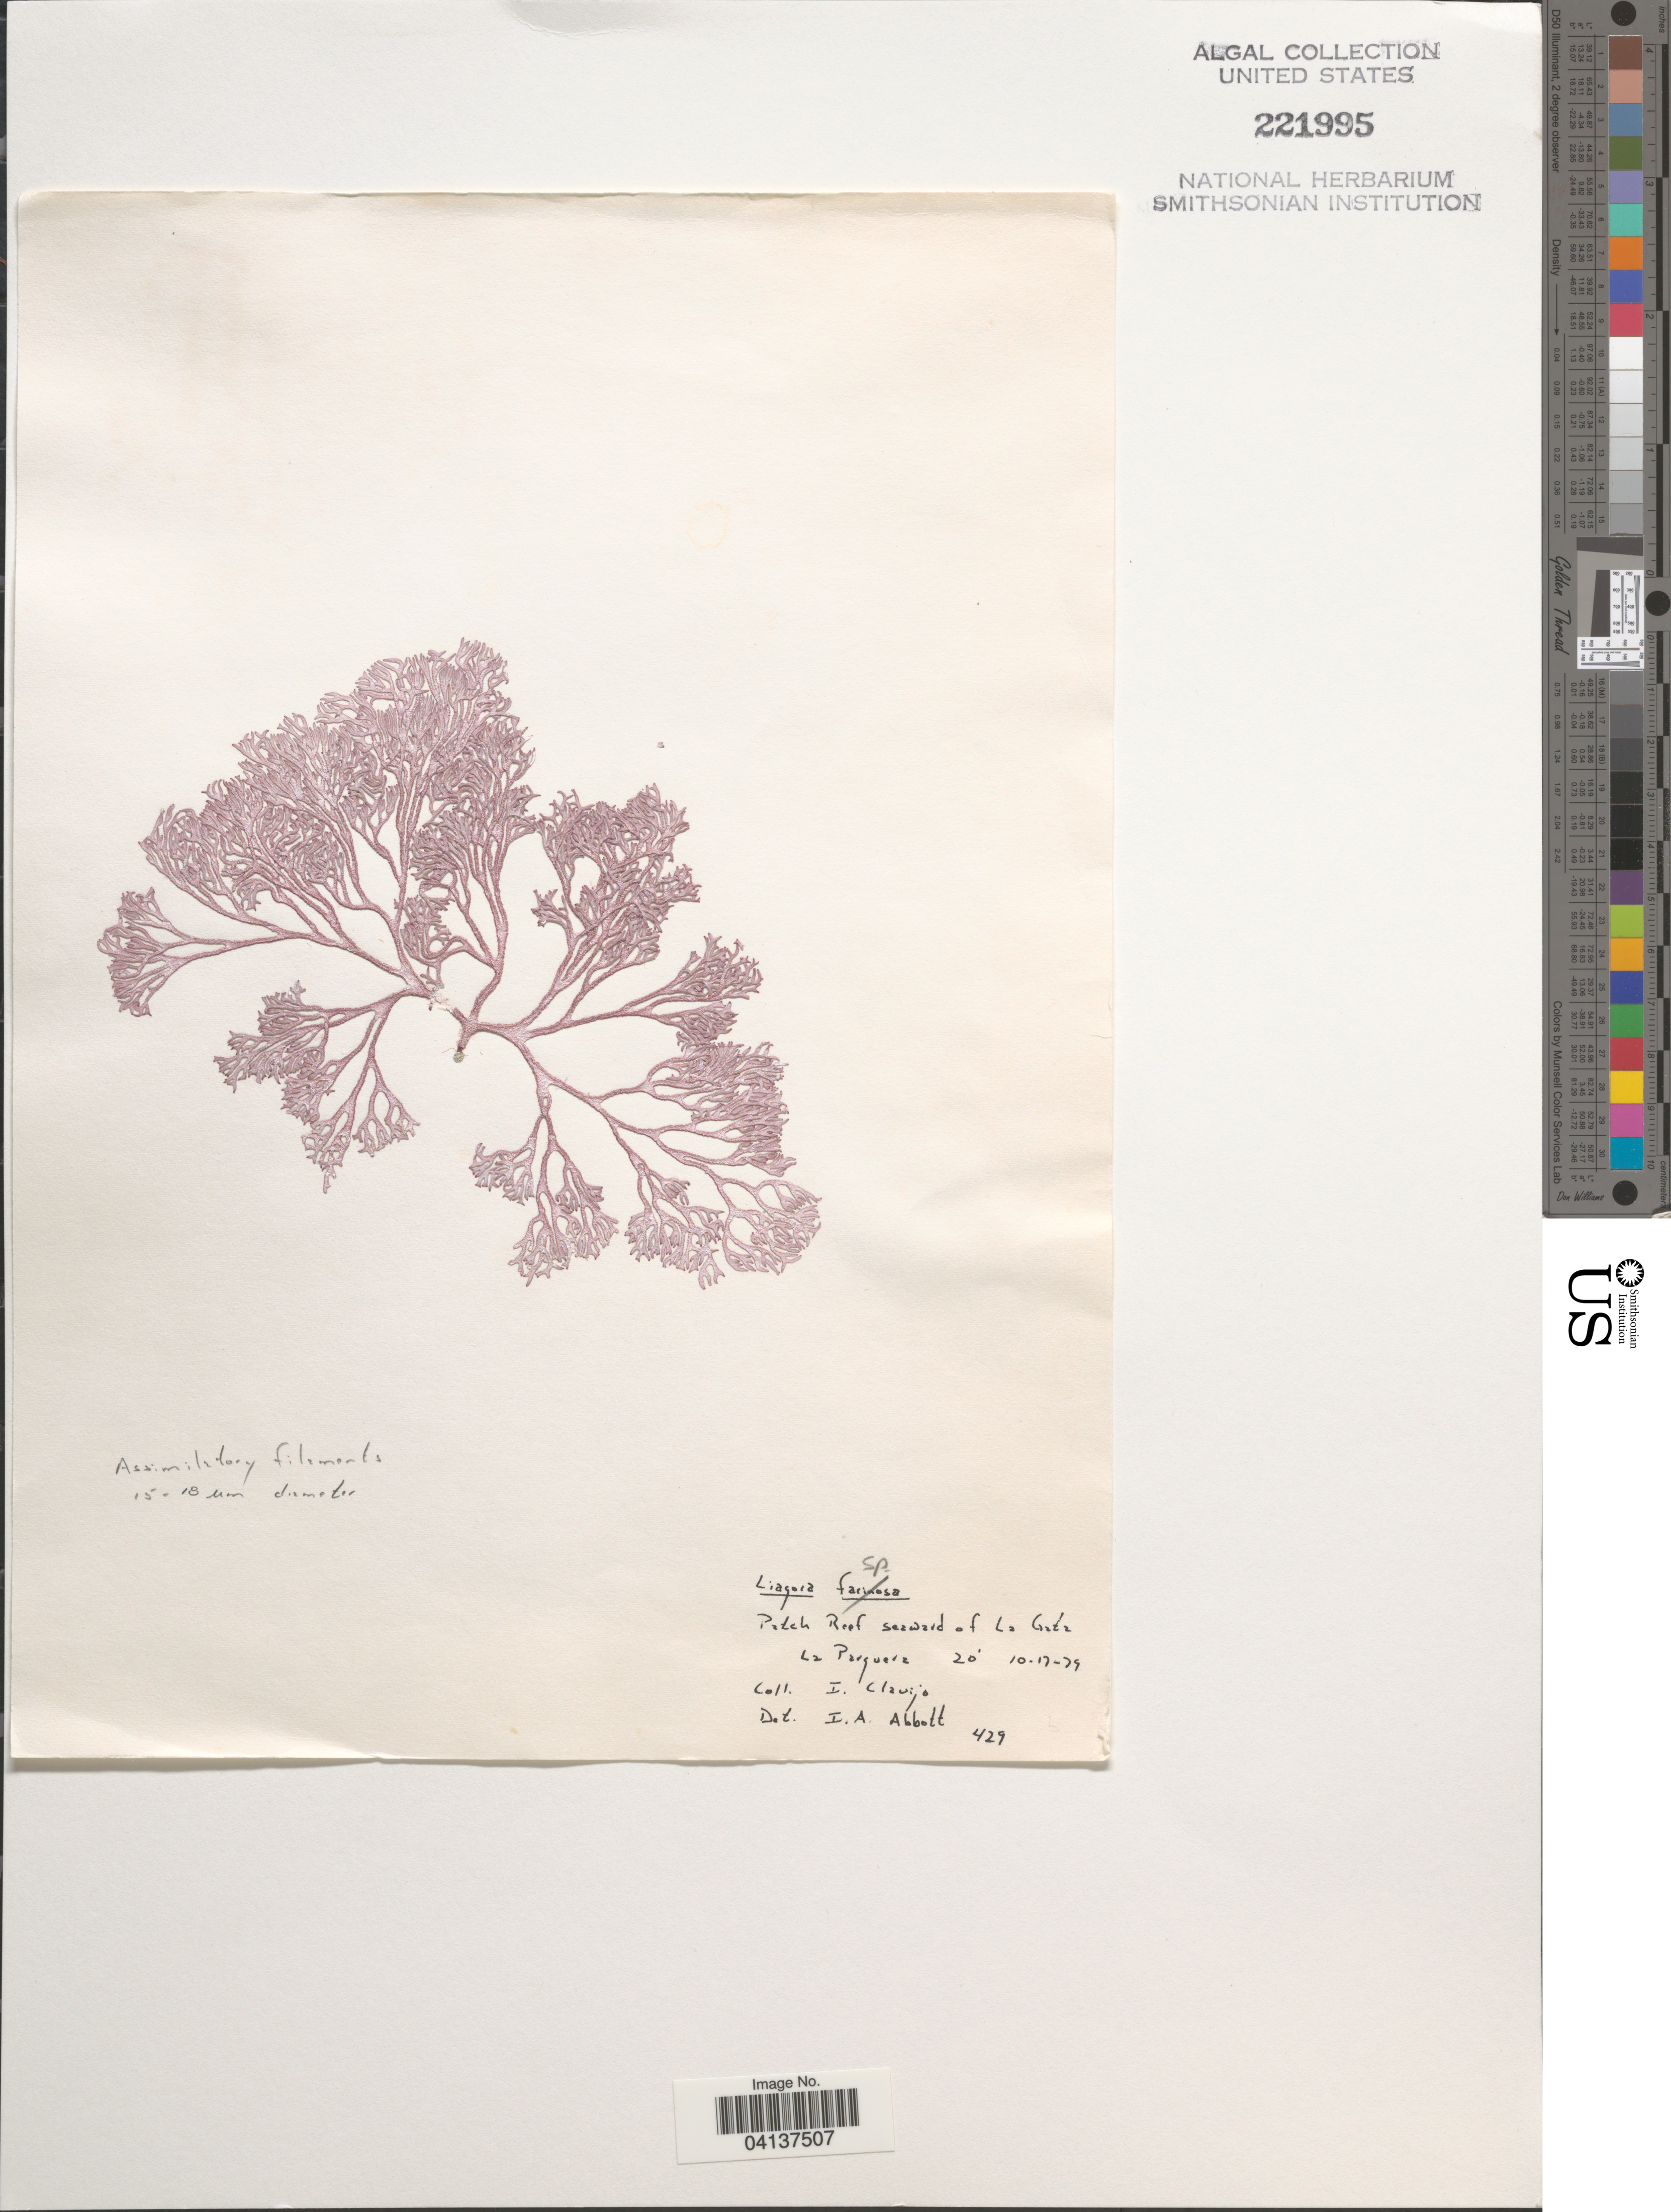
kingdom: Plantae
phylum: Rhodophyta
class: Florideophyceae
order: Nemaliales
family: Liagoraceae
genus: Liagora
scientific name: Liagora sp.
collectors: I. Clavijo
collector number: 429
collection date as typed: Transcribed d/m/y: 17/10/79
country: Puerto Rico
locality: Patch Reef seaward of La Gata La Parguera.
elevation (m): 6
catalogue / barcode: US 221995